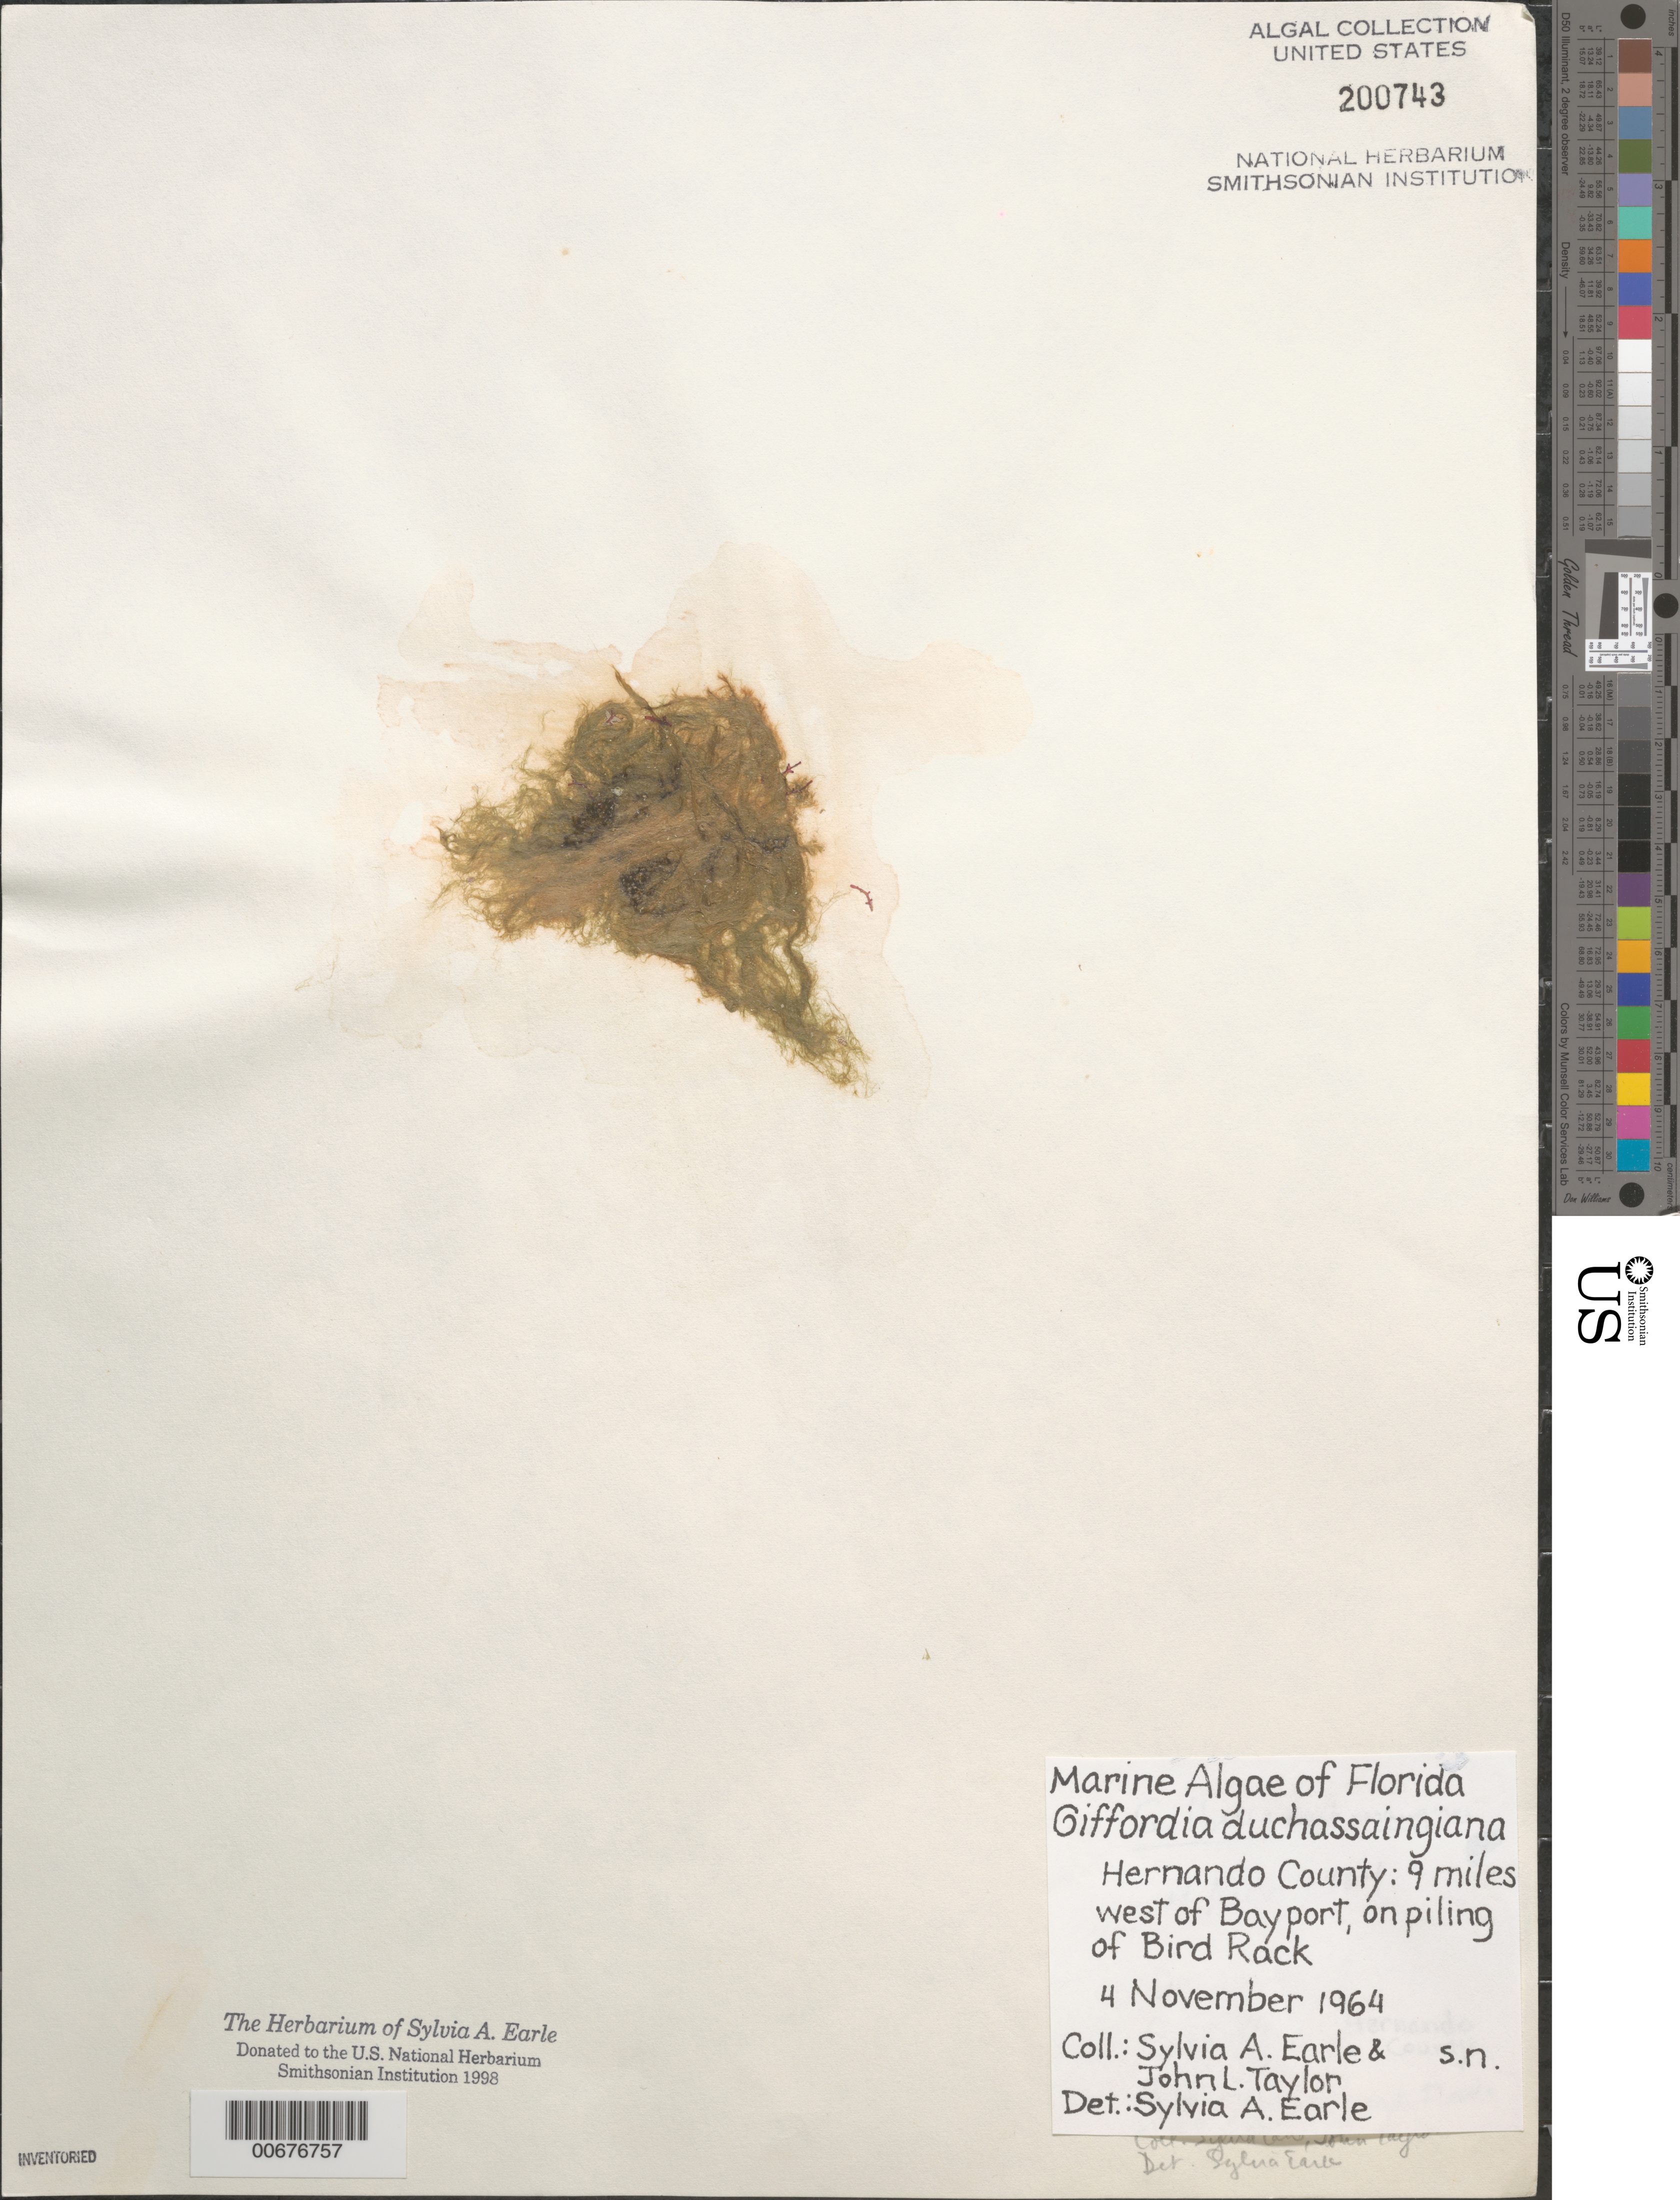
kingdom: Chromista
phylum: Ochrophyta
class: Phaeophyceae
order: Ectocarpales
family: Acinetosporaceae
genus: Giffordia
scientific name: Giffordia duchassaingiana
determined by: Earle, S. A.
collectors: S. A. Earle & J. L. Taylor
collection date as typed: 04 Nov 1964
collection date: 1964-11-04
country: United States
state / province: Florida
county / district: Hernando County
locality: Bird Rack, 9 miles west of Bayport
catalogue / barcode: US 200743